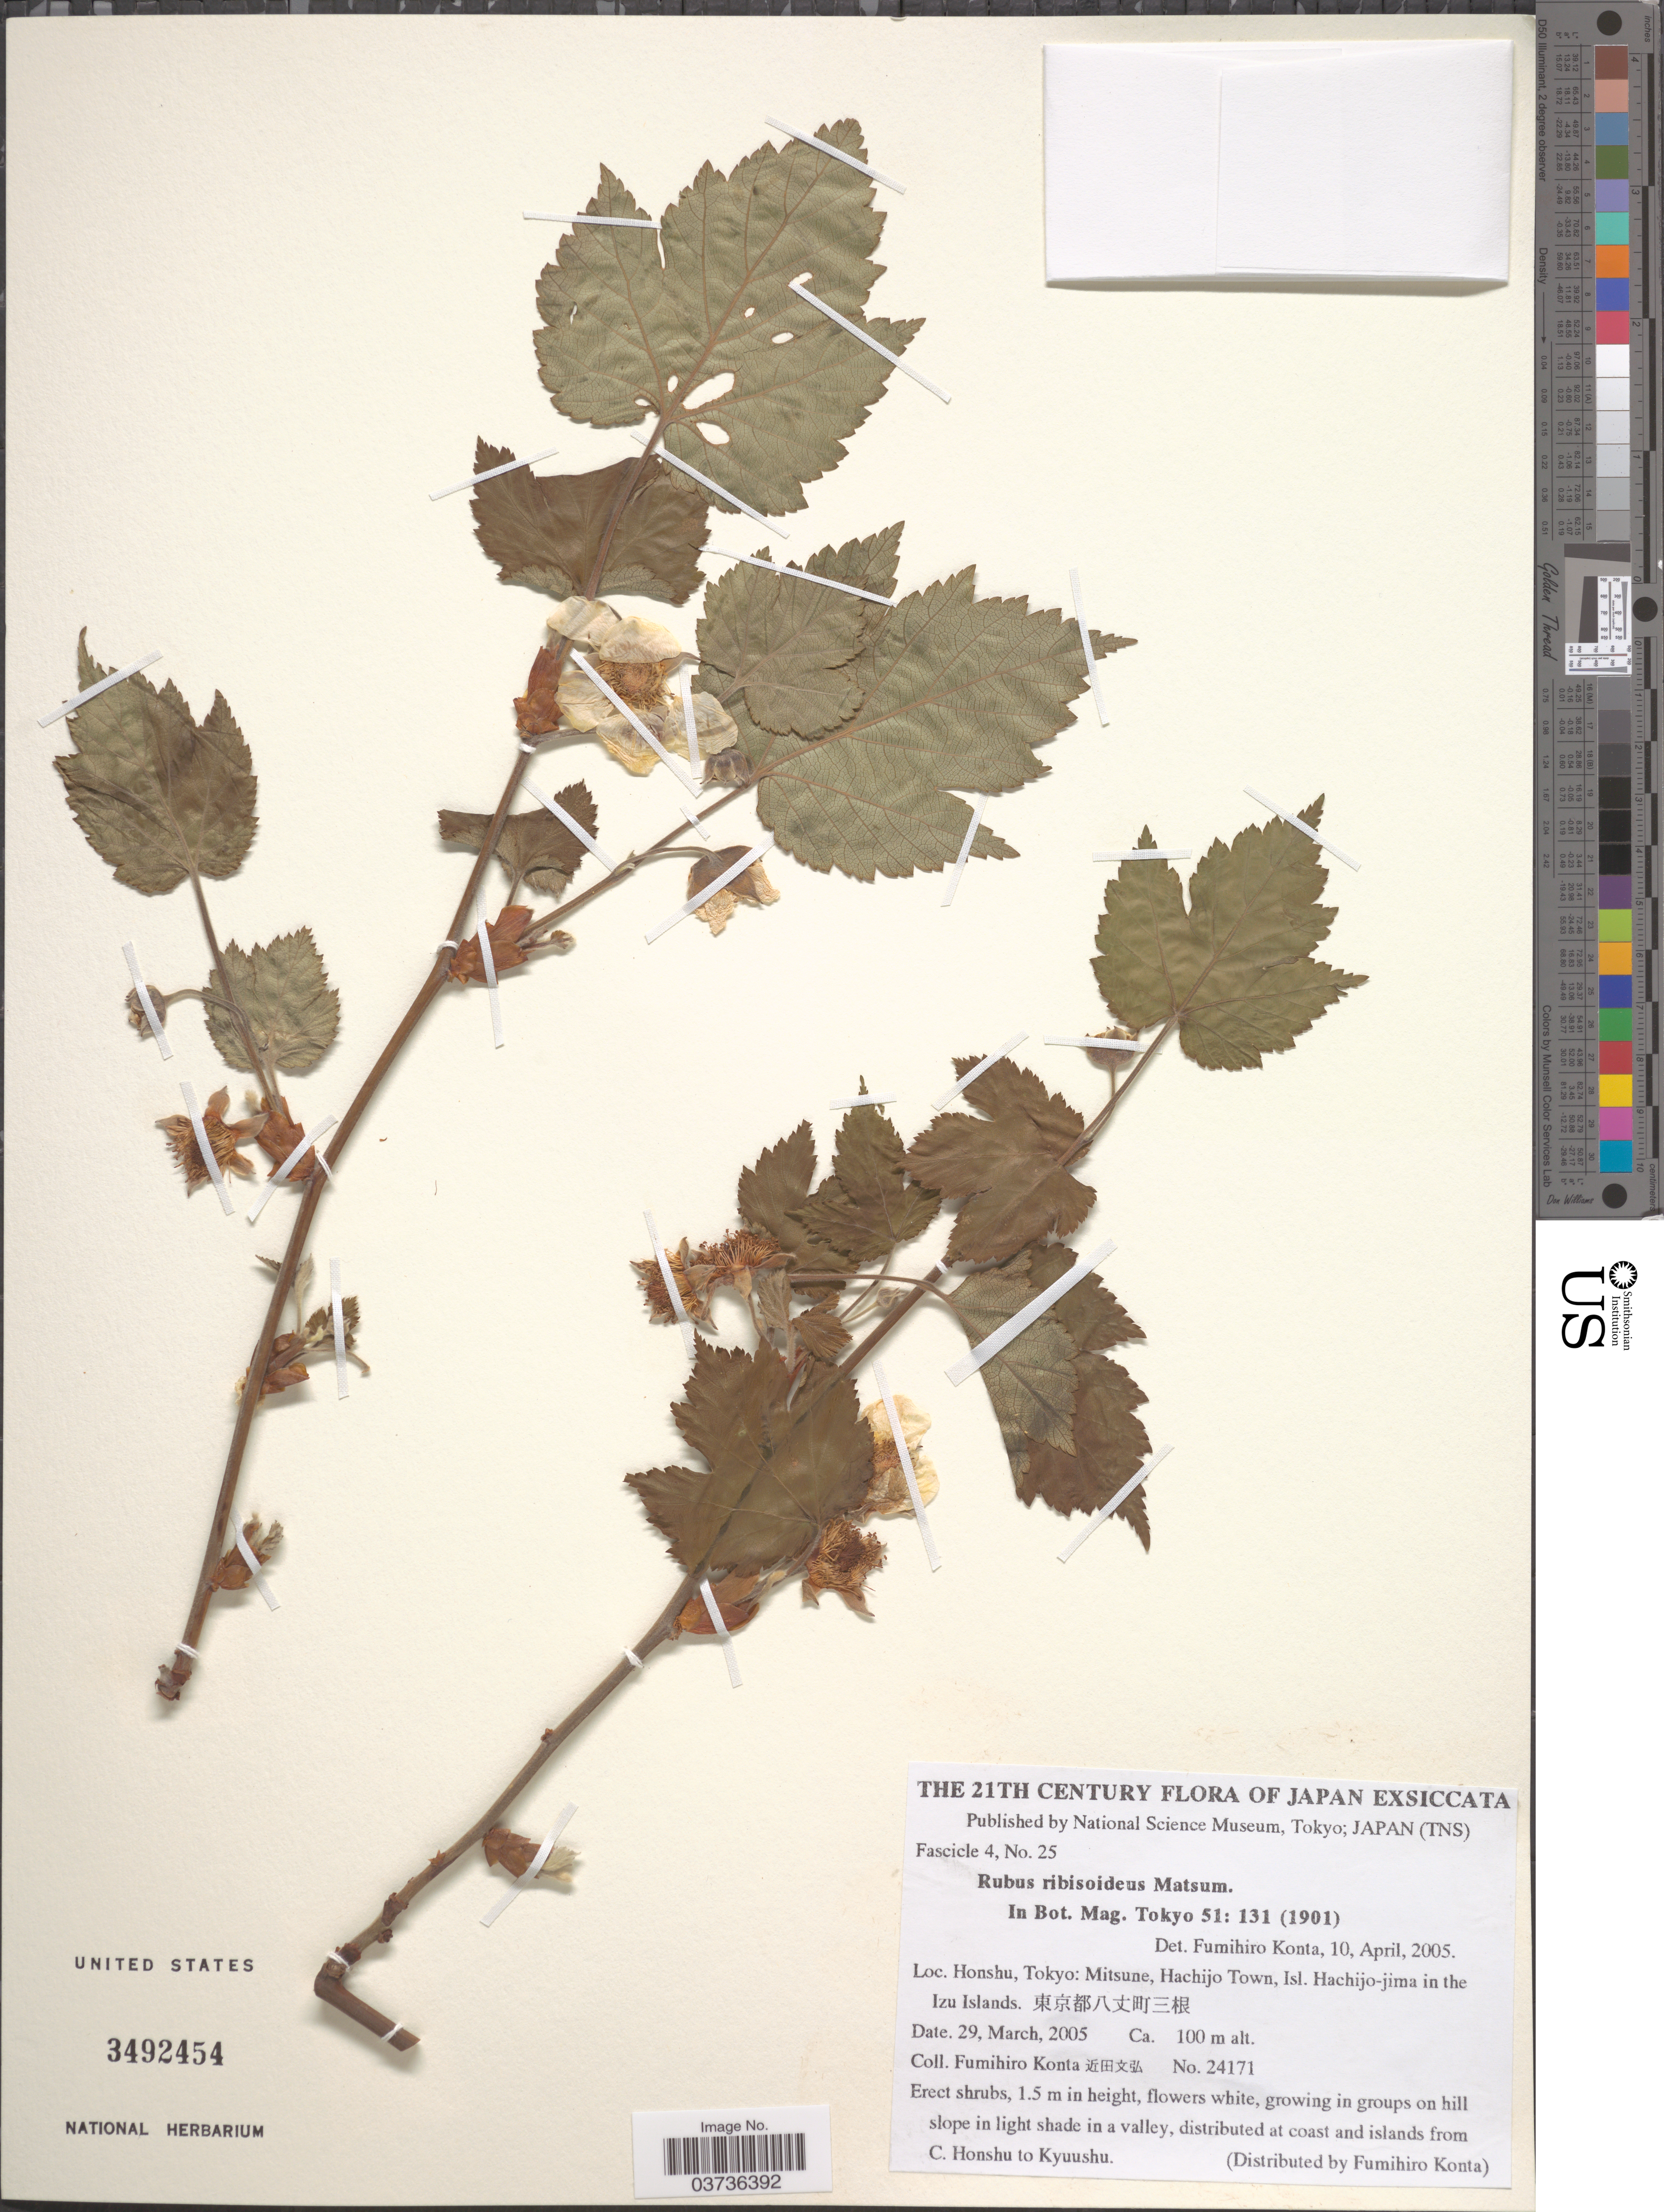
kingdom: Plantae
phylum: Tracheophyta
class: Magnoliopsida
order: Rosales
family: Rosaceae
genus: Rubus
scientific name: Rubus ribisoideus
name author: Matsum.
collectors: F. Konta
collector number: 24171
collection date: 2005-03-29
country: Japan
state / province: Tokyo, Federal City of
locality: Honshu, Tokyo: Mitsune, Hachijo Town, Isl. Hachijo-jima in the Izu Islands. X.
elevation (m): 100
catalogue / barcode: US 3492454